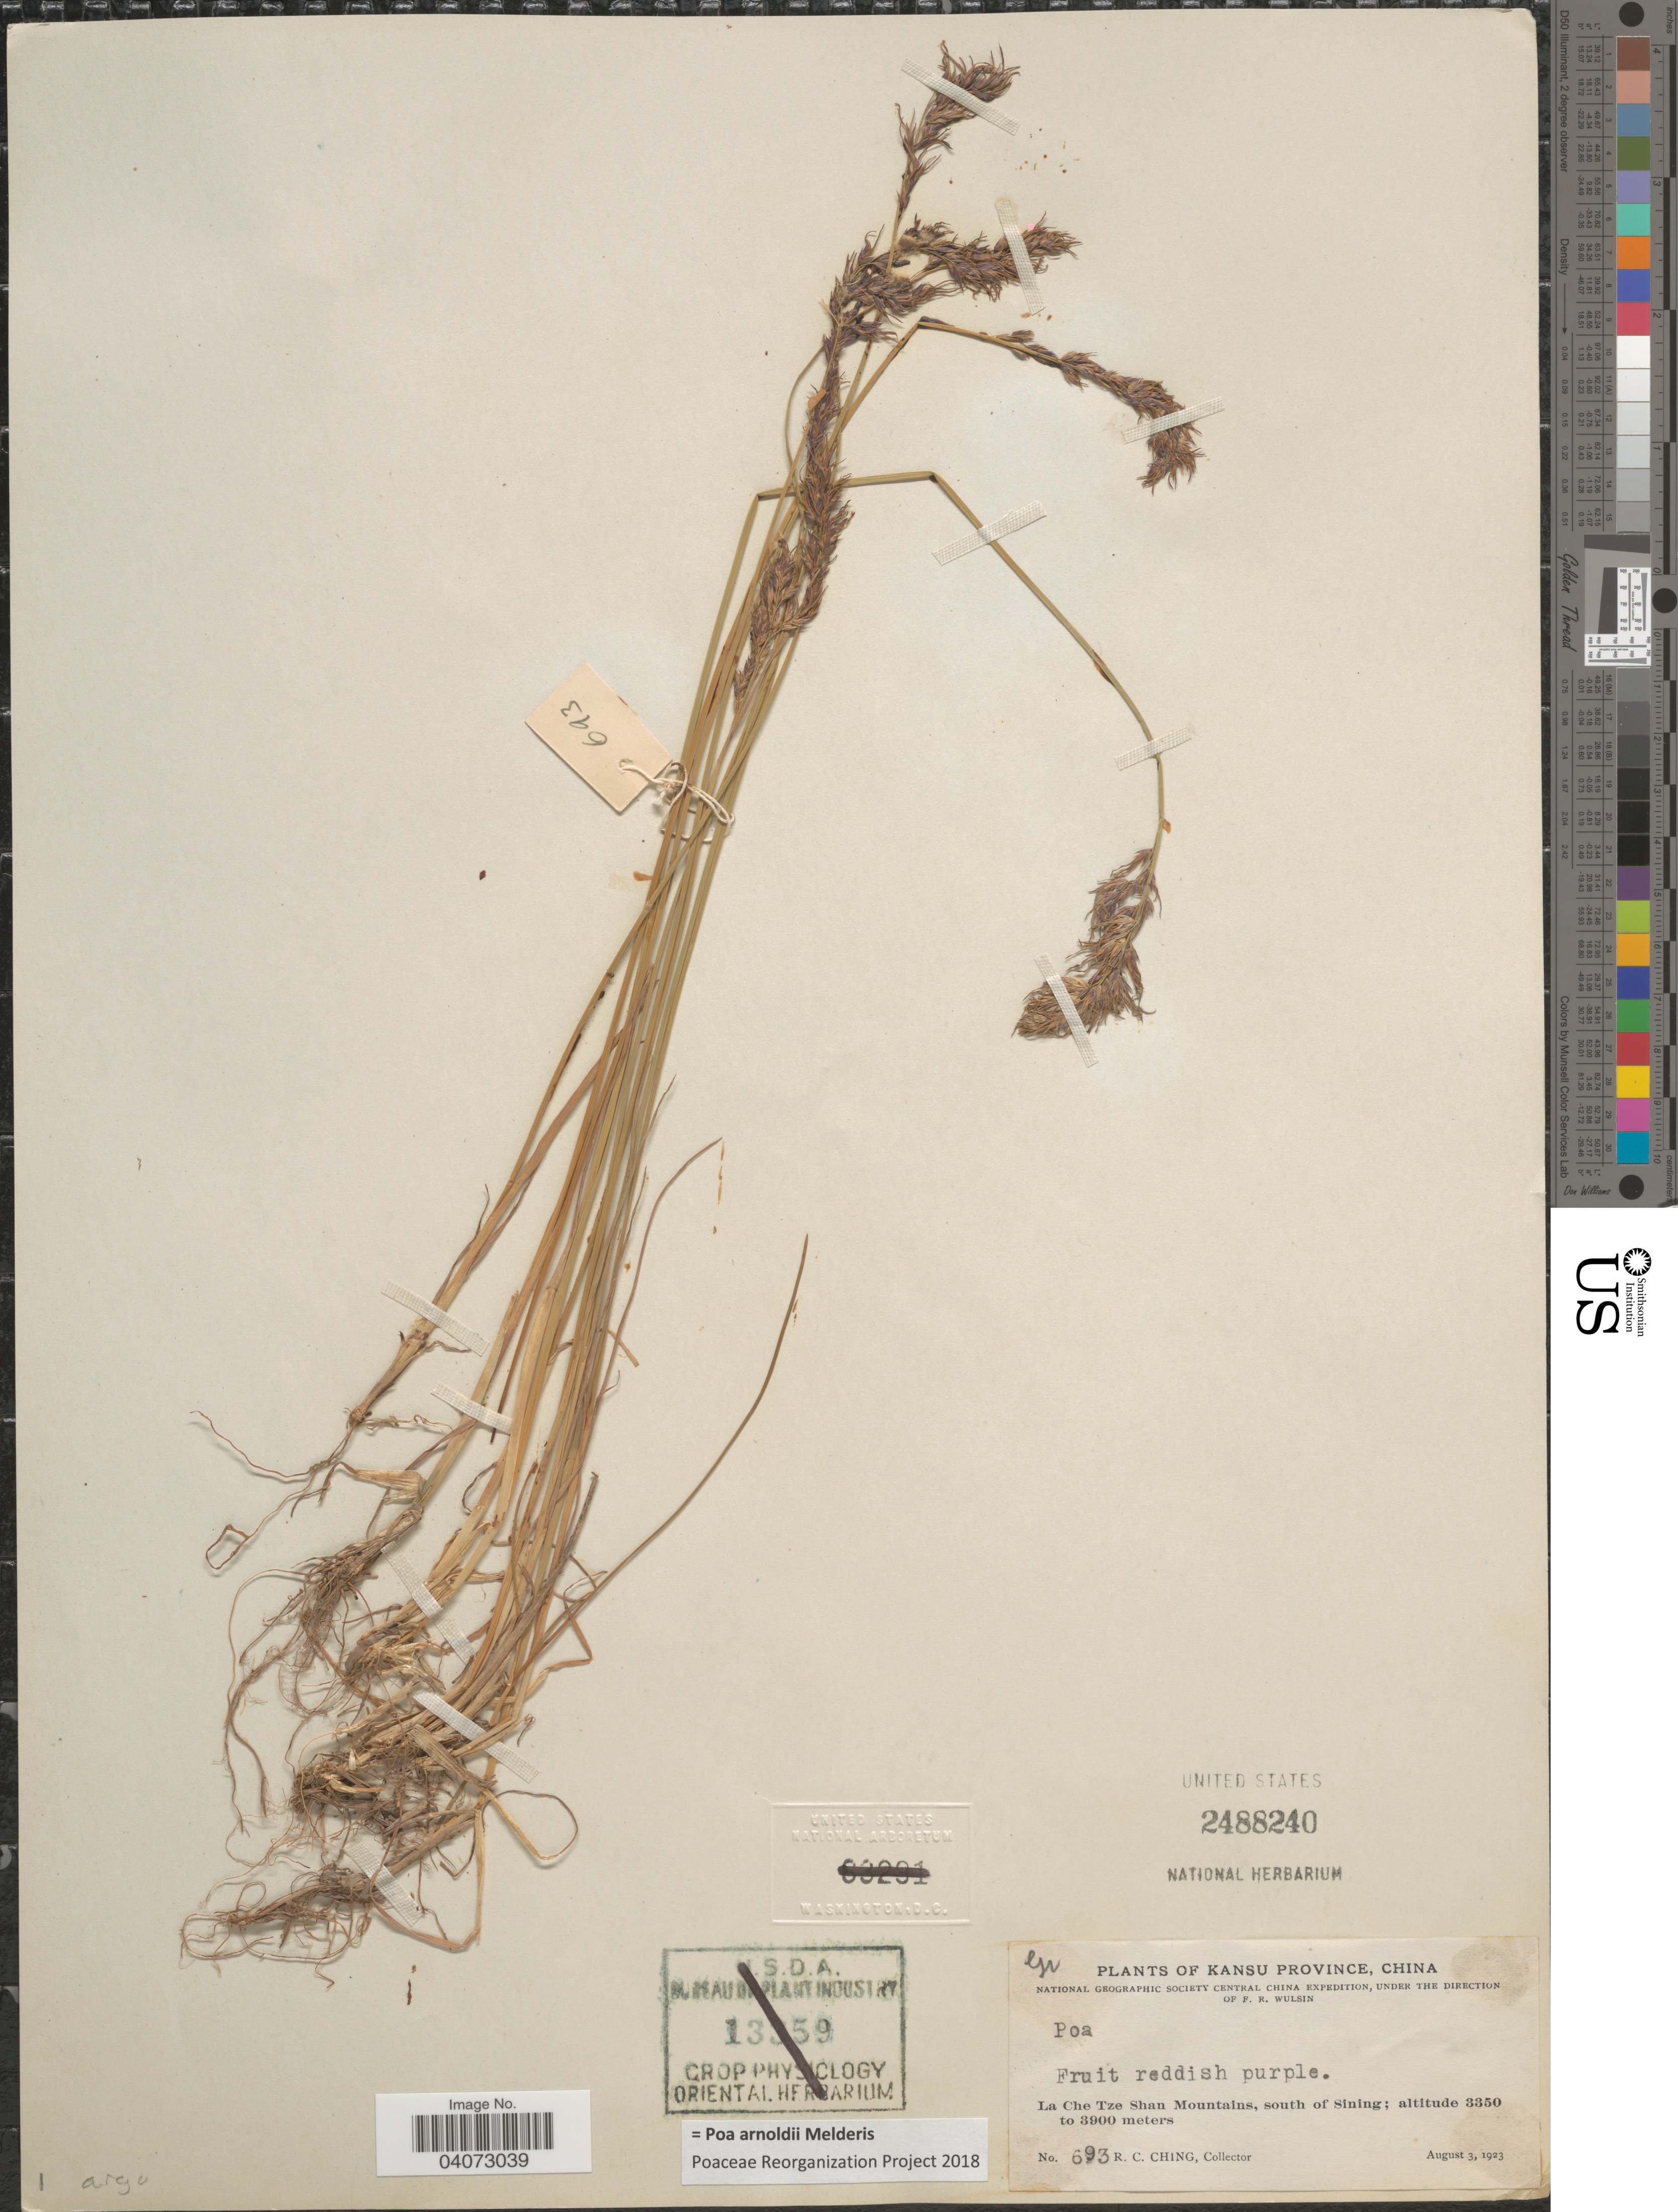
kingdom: Plantae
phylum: Tracheophyta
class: Liliopsida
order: Poales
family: Poaceae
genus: Poa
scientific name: Poa arnoldii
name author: Melderis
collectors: R. C. Ching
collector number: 693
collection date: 1923-08-03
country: China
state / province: Gansu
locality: Kansu Province. National Geographic Society Central China Expedition. La Che Tze Shan Mountains, south of Sining.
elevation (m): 3350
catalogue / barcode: US 2488240